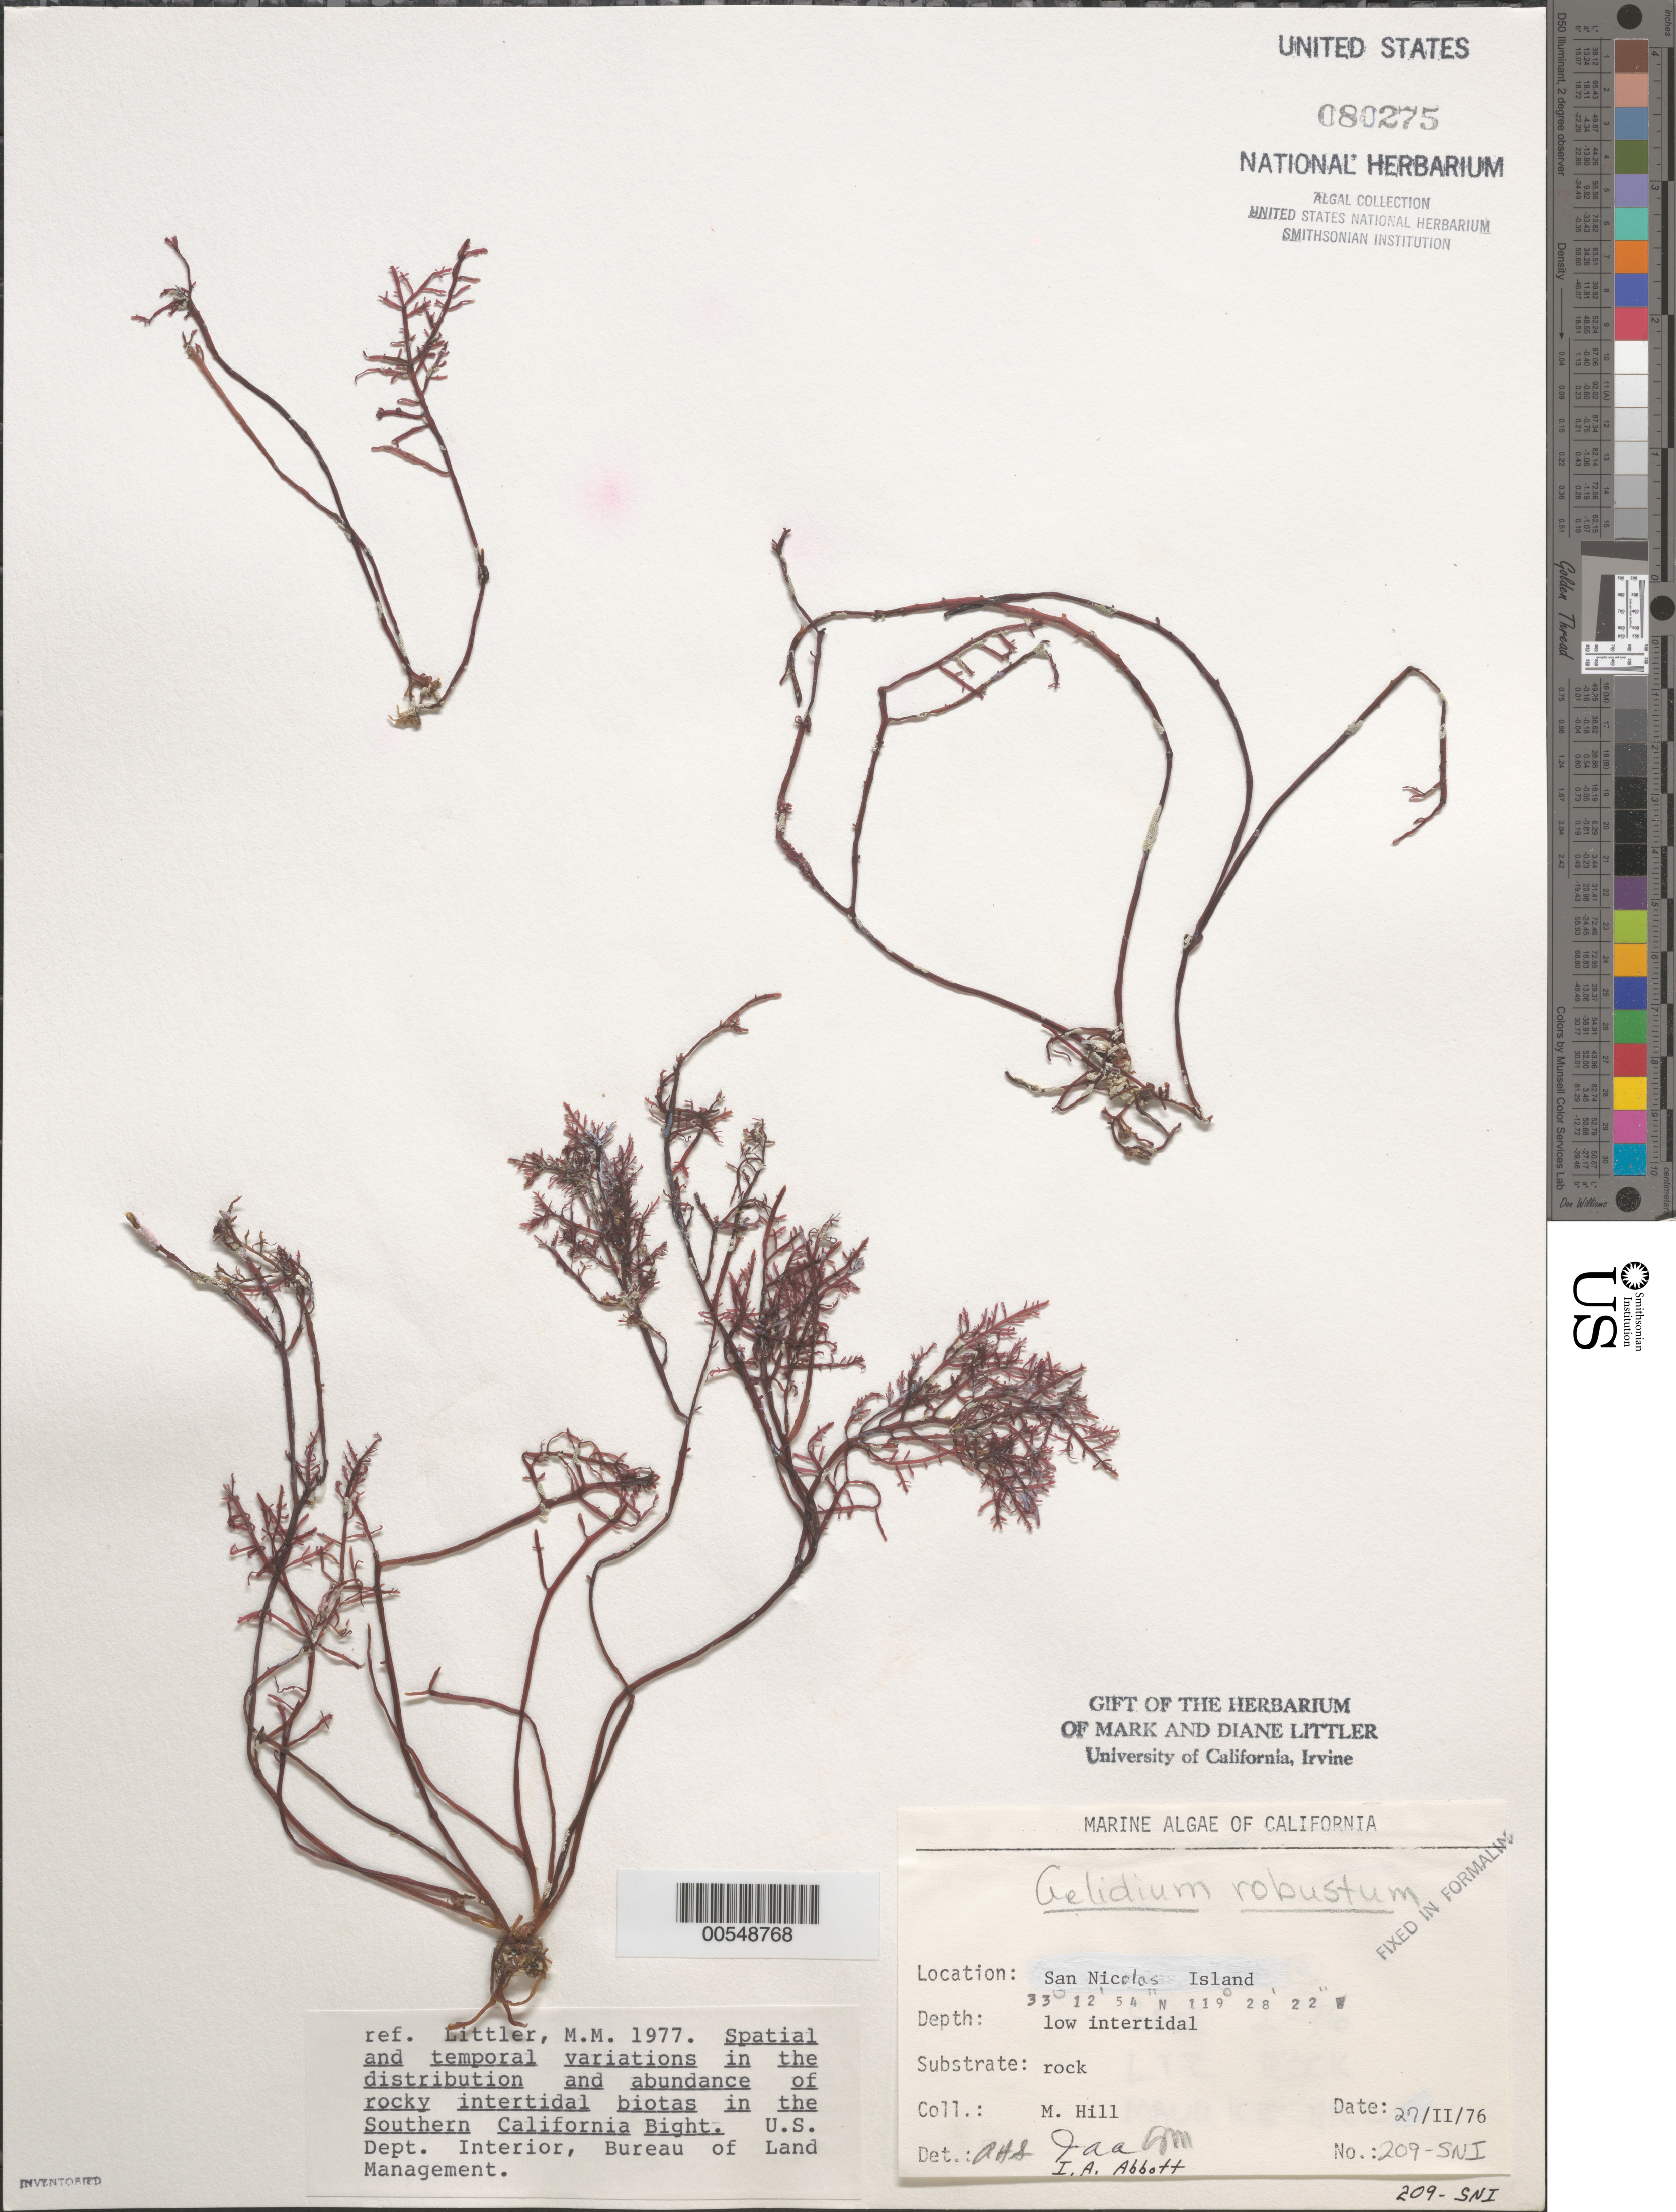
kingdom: Plantae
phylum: Rhodophyta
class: Florideophyceae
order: Gelidiales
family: Gelidiaceae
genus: Gelidium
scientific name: Gelidium robustum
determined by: Abbott, I. A.; et al.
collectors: M. Hill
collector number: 209-SNI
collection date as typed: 27 Feb 1976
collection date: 1976-02-27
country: United States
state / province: California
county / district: Ventura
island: San Nicolas Island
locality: Dutch Harbor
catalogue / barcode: US 80275